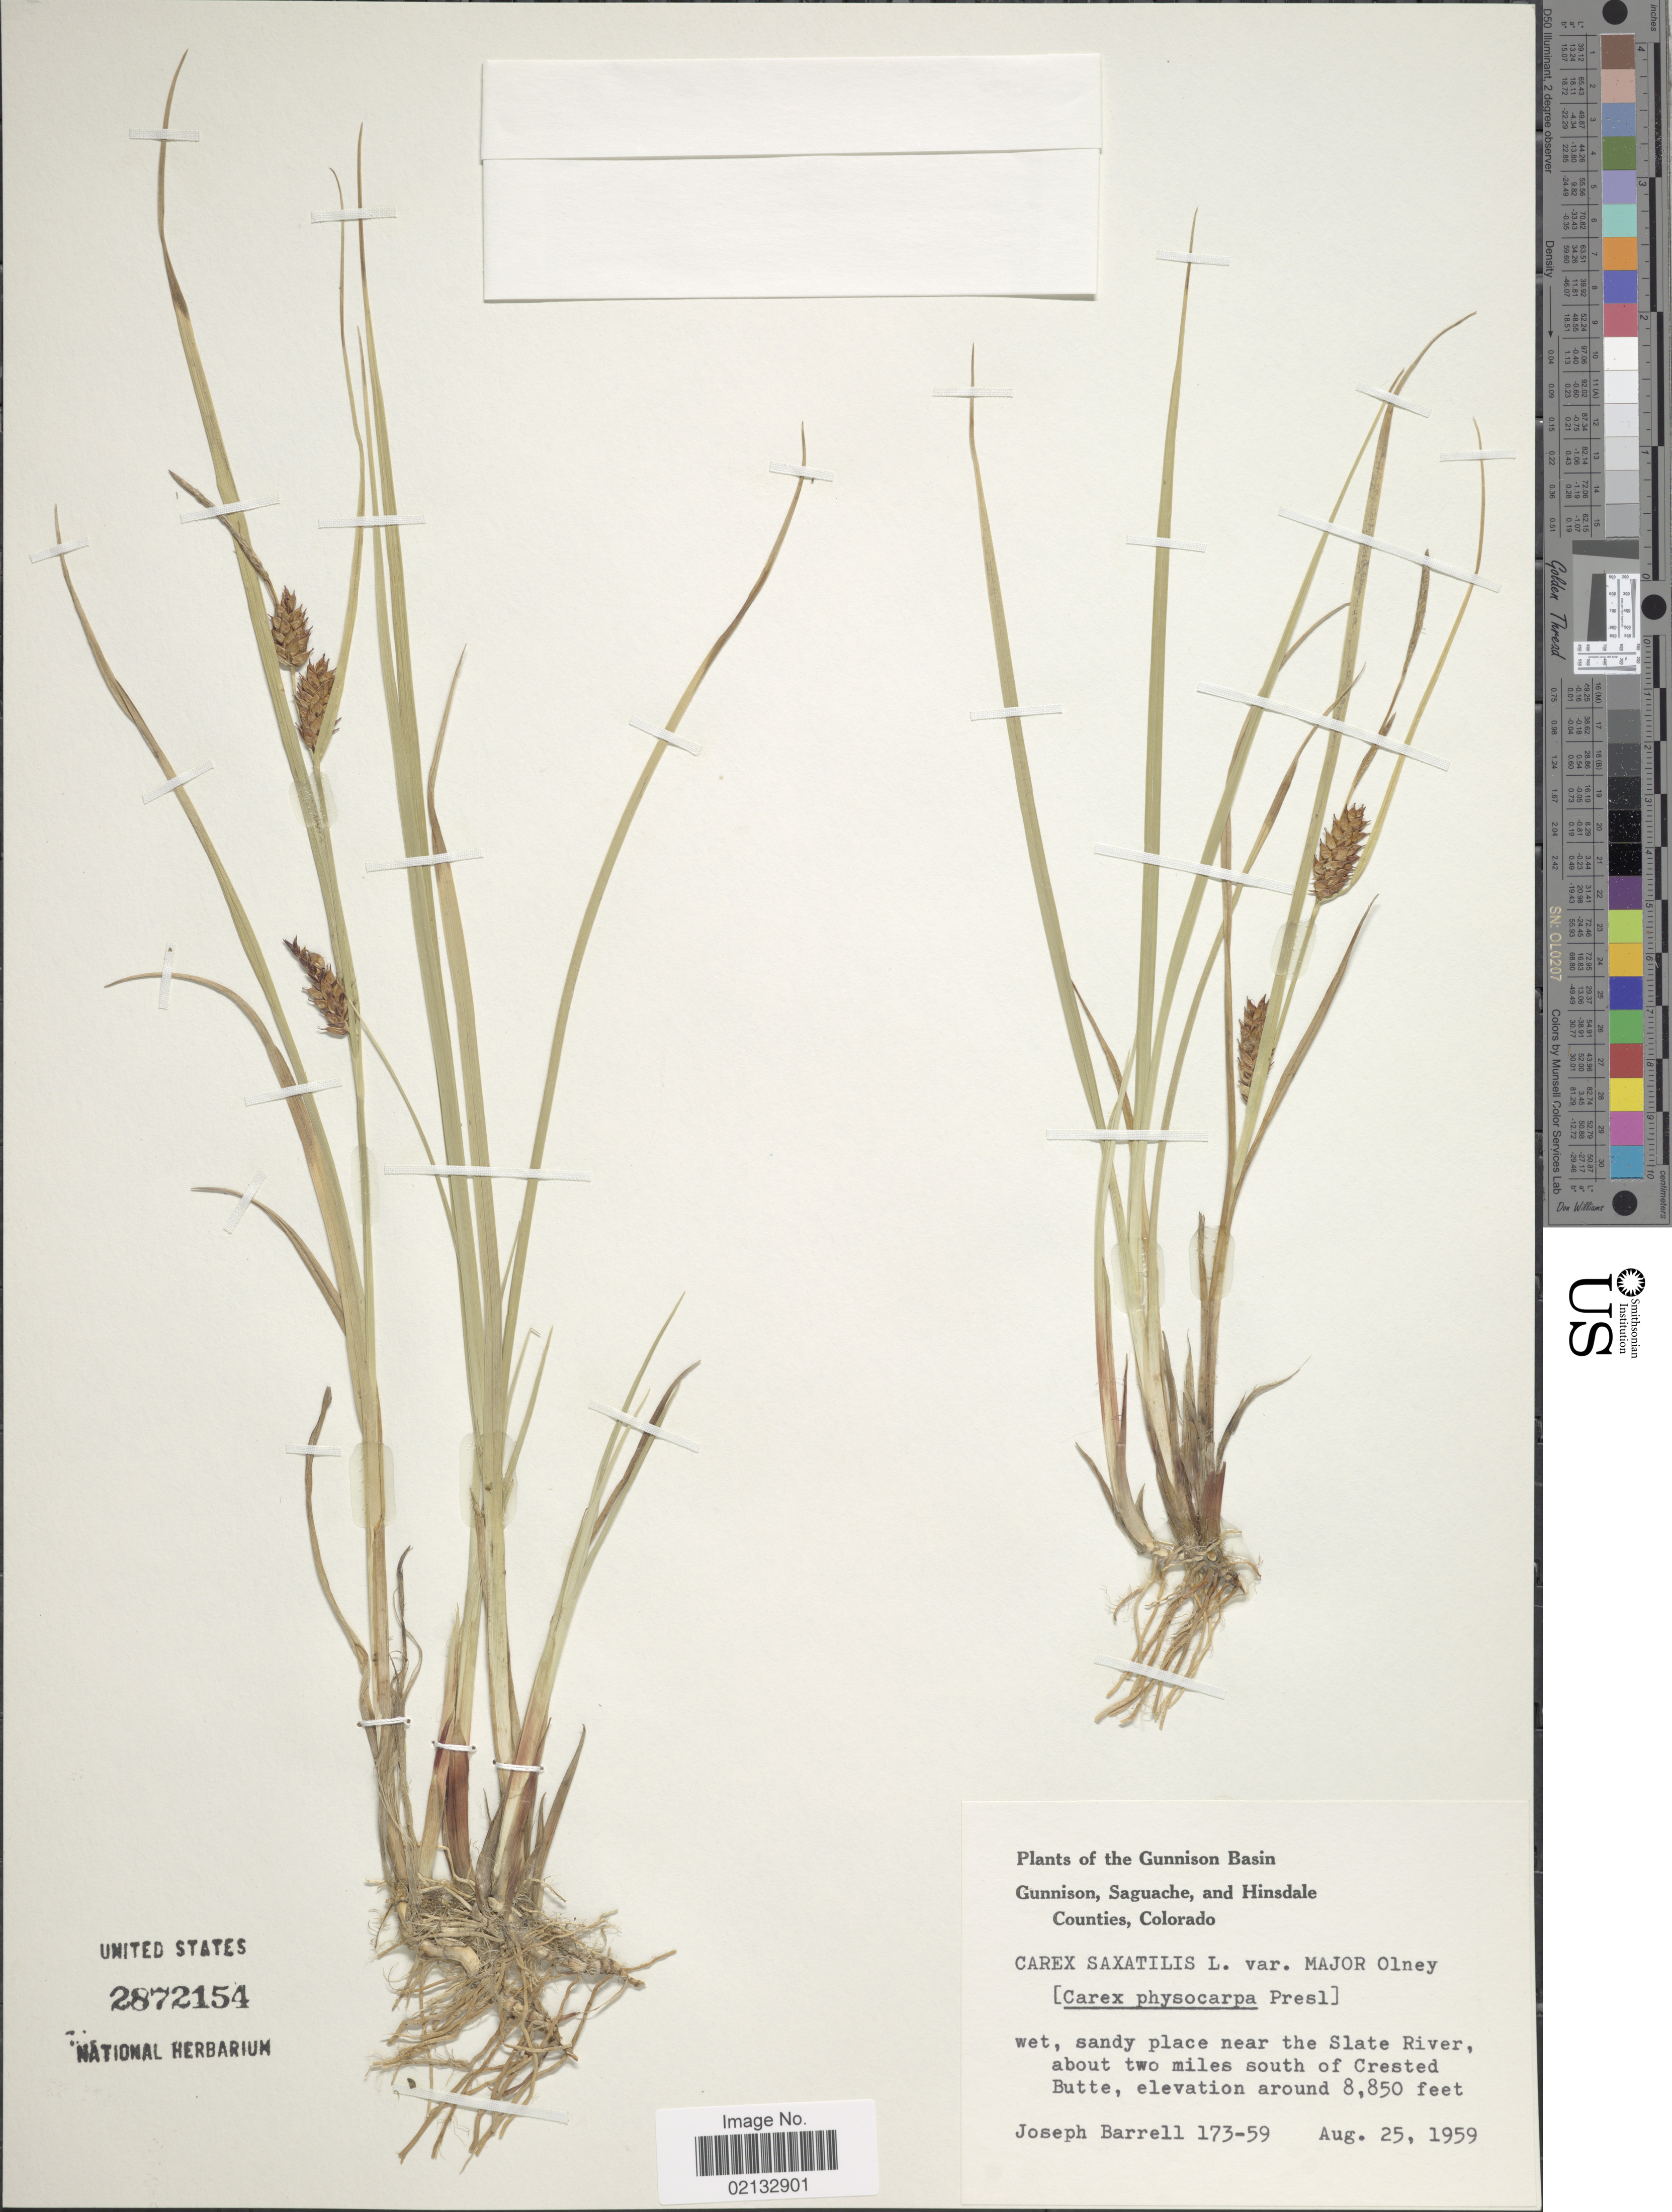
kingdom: Plantae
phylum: Tracheophyta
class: Liliopsida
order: Poales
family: Cyperaceae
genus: Carex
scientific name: Carex saxatilis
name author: L.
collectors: J. Barrell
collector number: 173-59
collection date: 1959-08-25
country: United States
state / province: Colorado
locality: The Gunnison Basin. Gunnison, Saguache, and Hinsdale Counties. Wet, sandy place near the Slate River, about two miles south of Crested Butte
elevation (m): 2697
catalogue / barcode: US 2872154